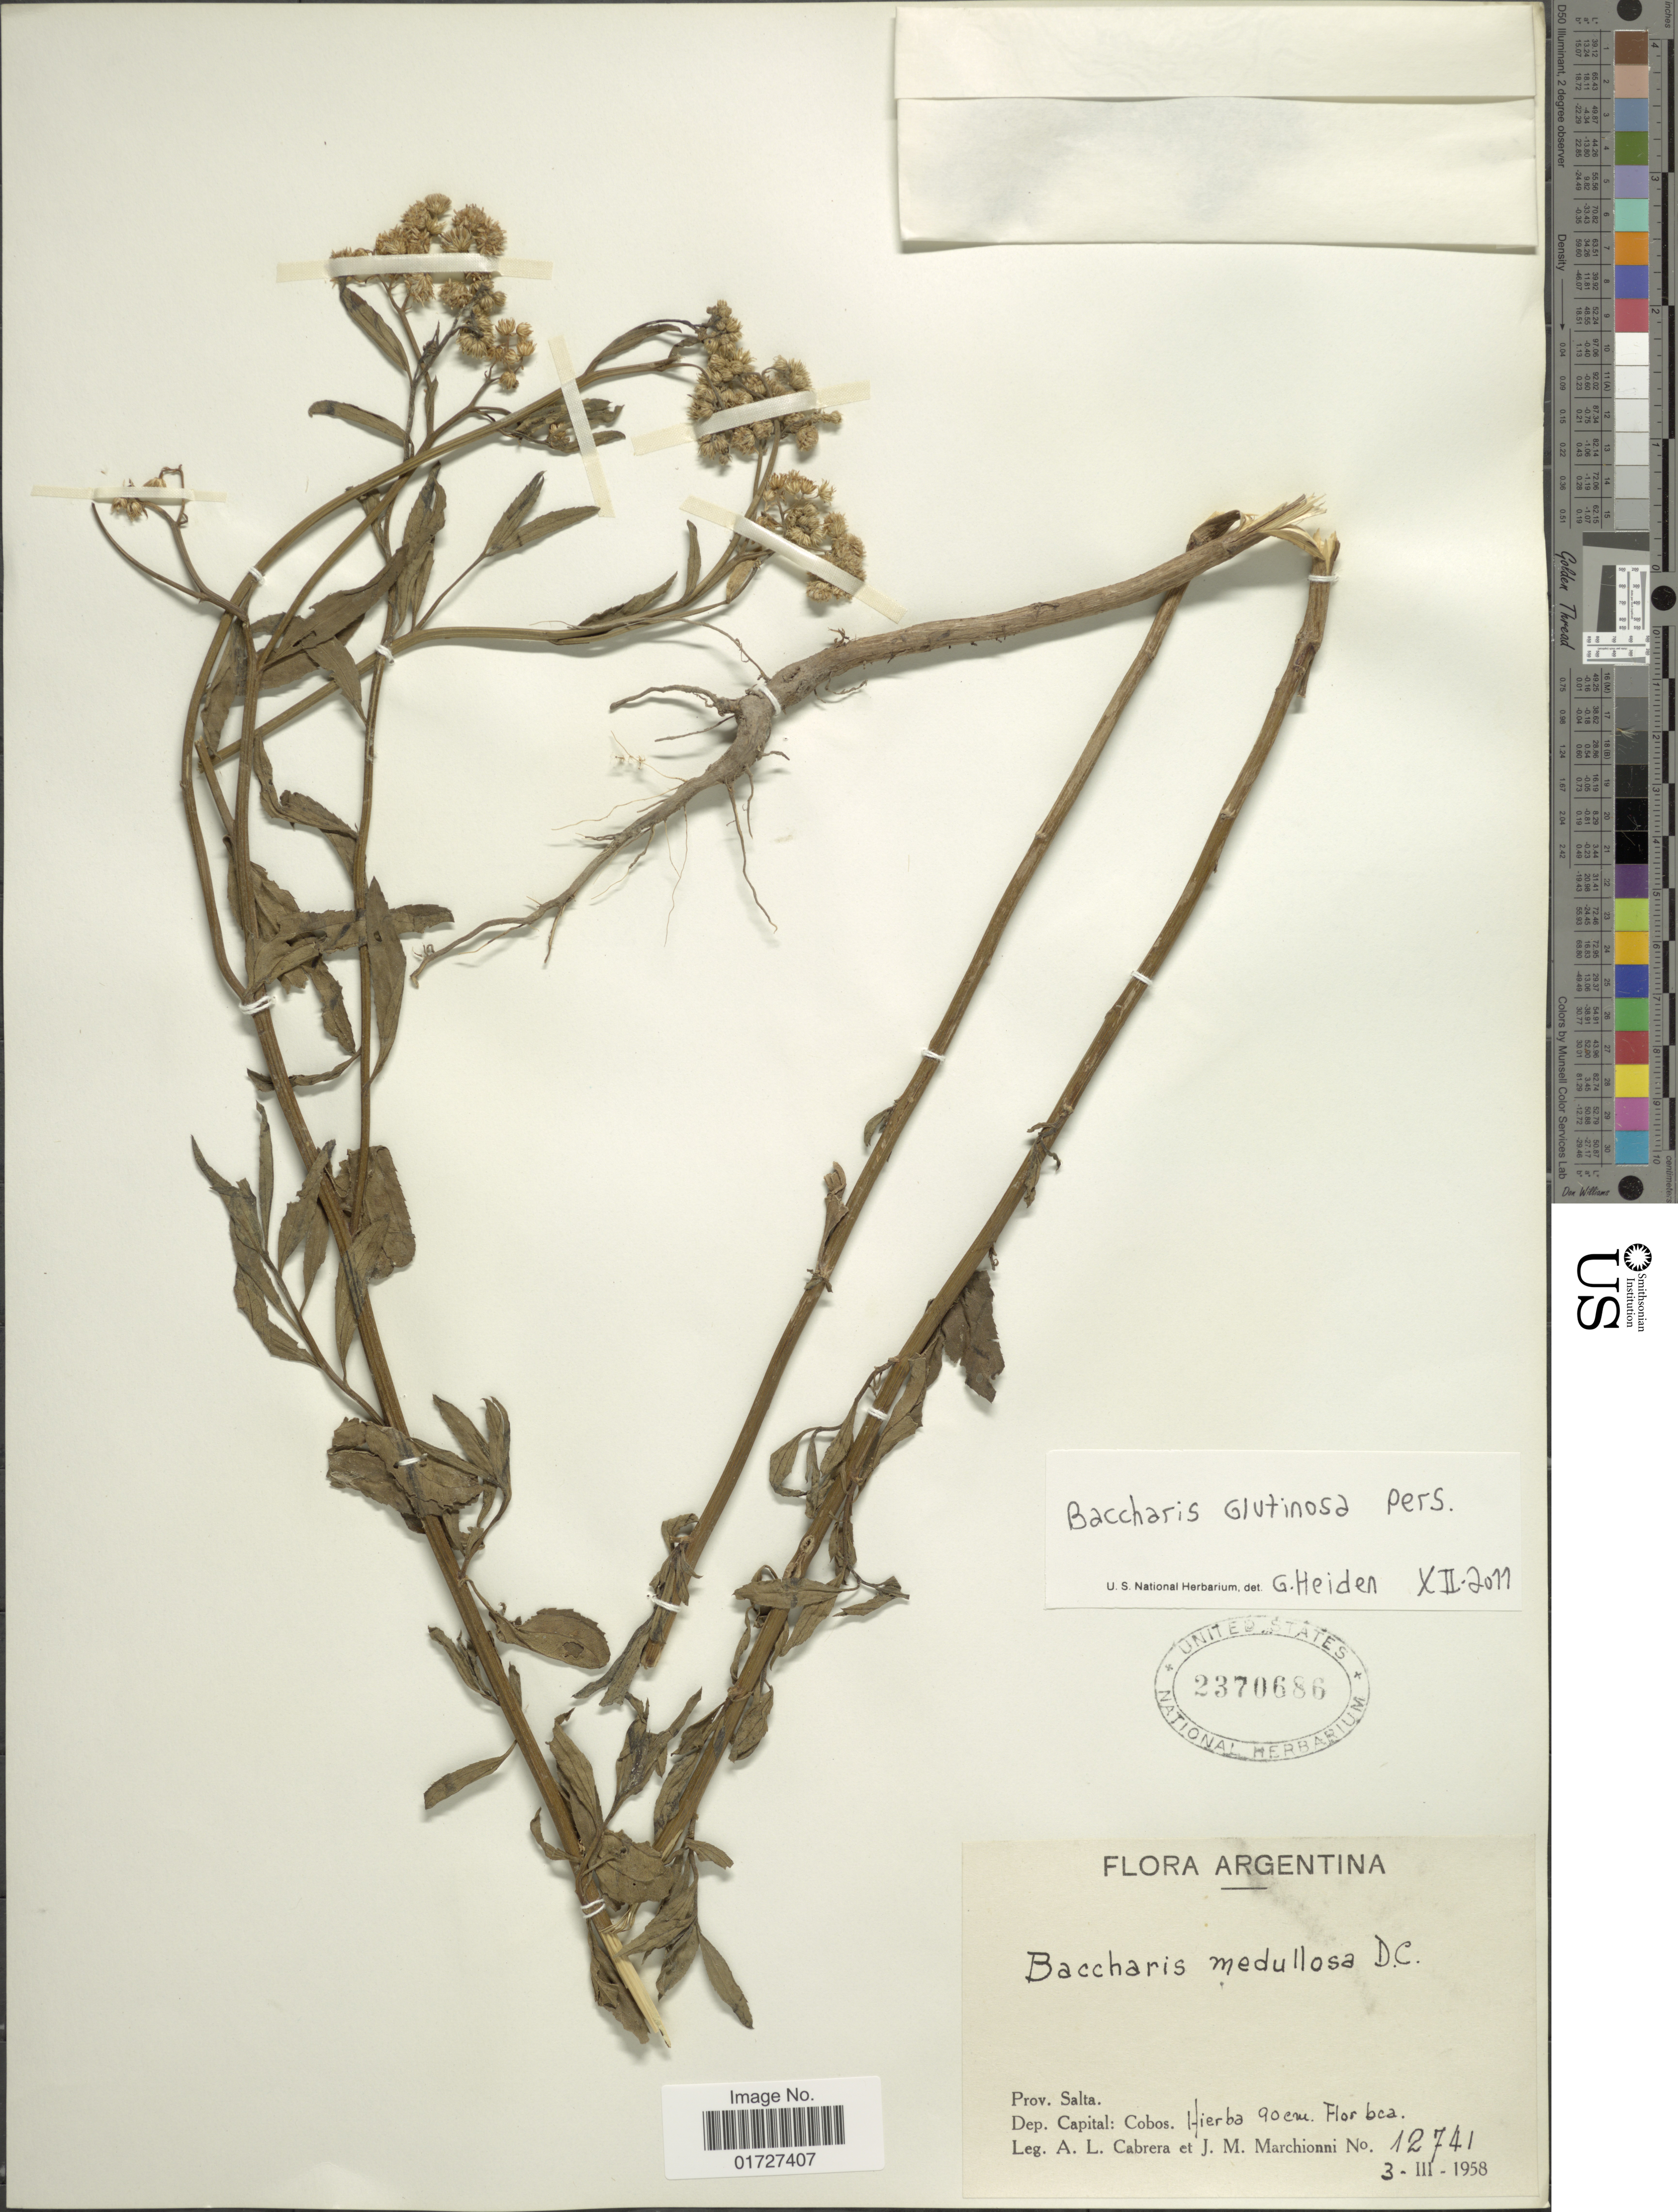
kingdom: Plantae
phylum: Tracheophyta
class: Magnoliopsida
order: Asterales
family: Asteraceae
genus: Baccharis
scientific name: Baccharis glutinosa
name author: Pers.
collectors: A. L. Cabrera & J. Marchionni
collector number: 12741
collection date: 1958-03-03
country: Argentina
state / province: Salta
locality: Dep. Capital, Cobos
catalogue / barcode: US 2370686